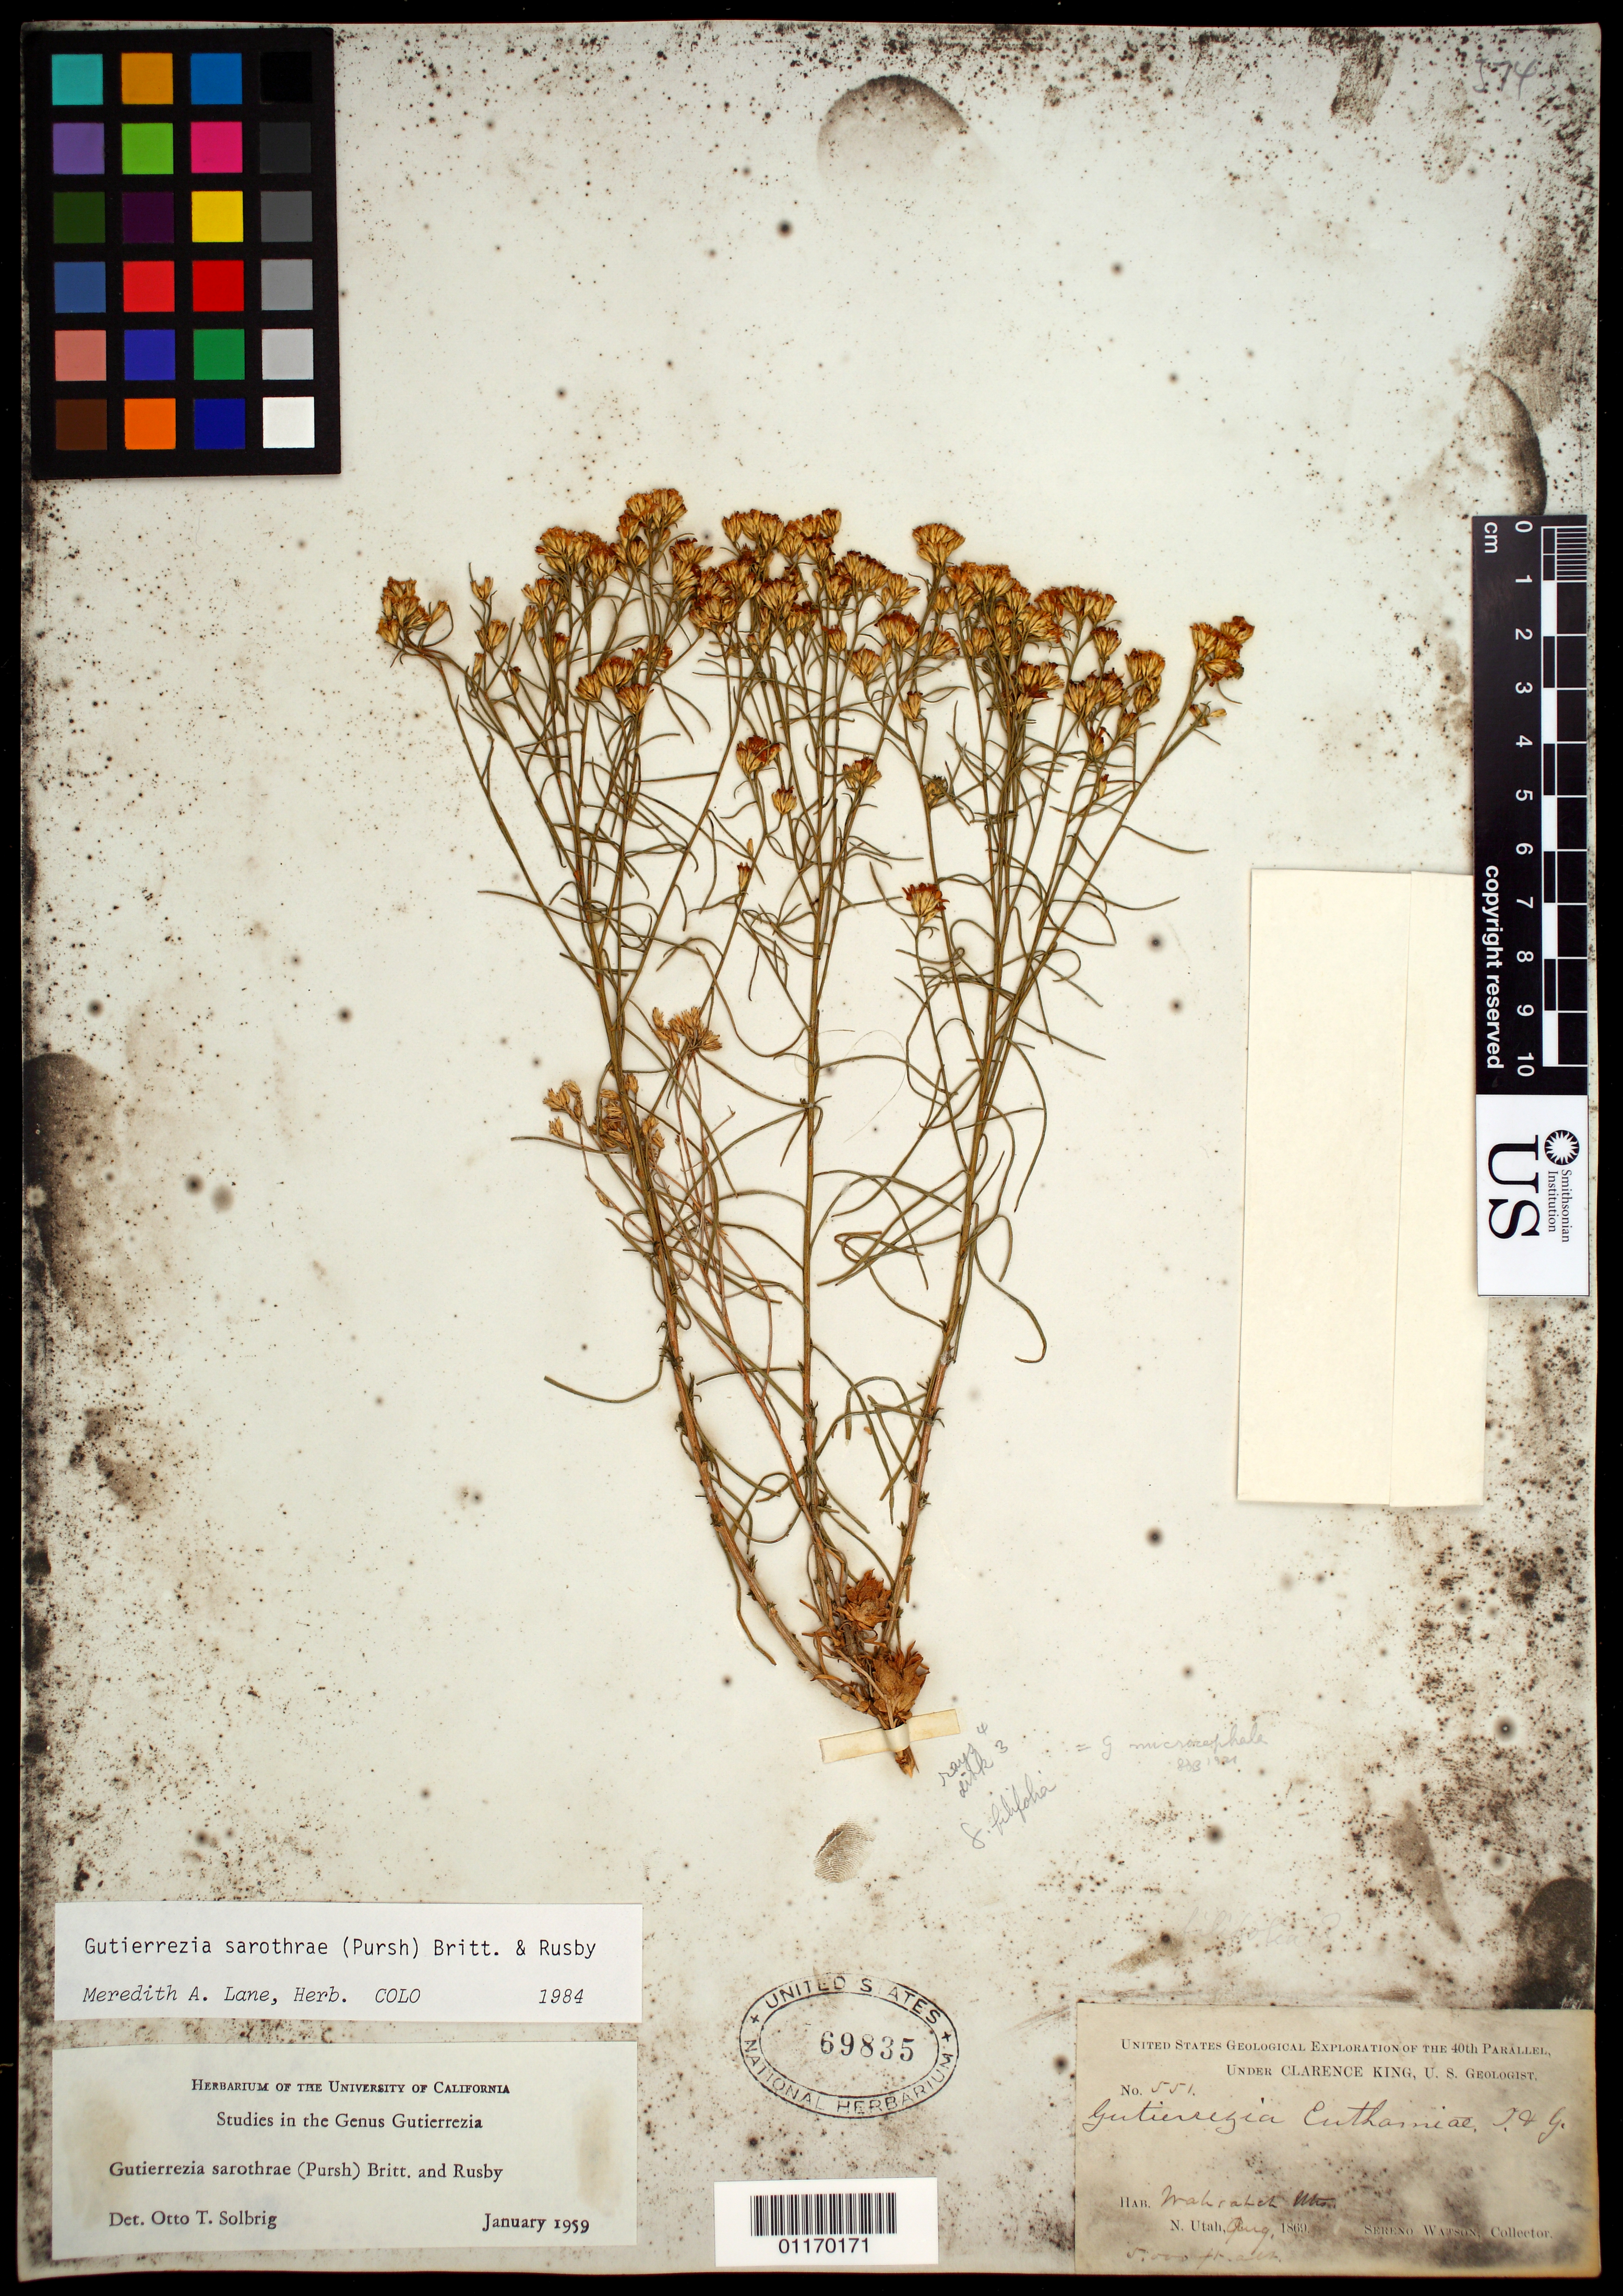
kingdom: Plantae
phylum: Tracheophyta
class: Magnoliopsida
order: Asterales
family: Asteraceae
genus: Gutierrezia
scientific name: Gutierrezia sarothrae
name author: (Pursh) Britton & Rusby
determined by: Lane, M. A.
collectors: S. Watson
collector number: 551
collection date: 1869-08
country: United States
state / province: Utah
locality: Wasatch Mts.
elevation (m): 1524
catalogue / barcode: US 69835